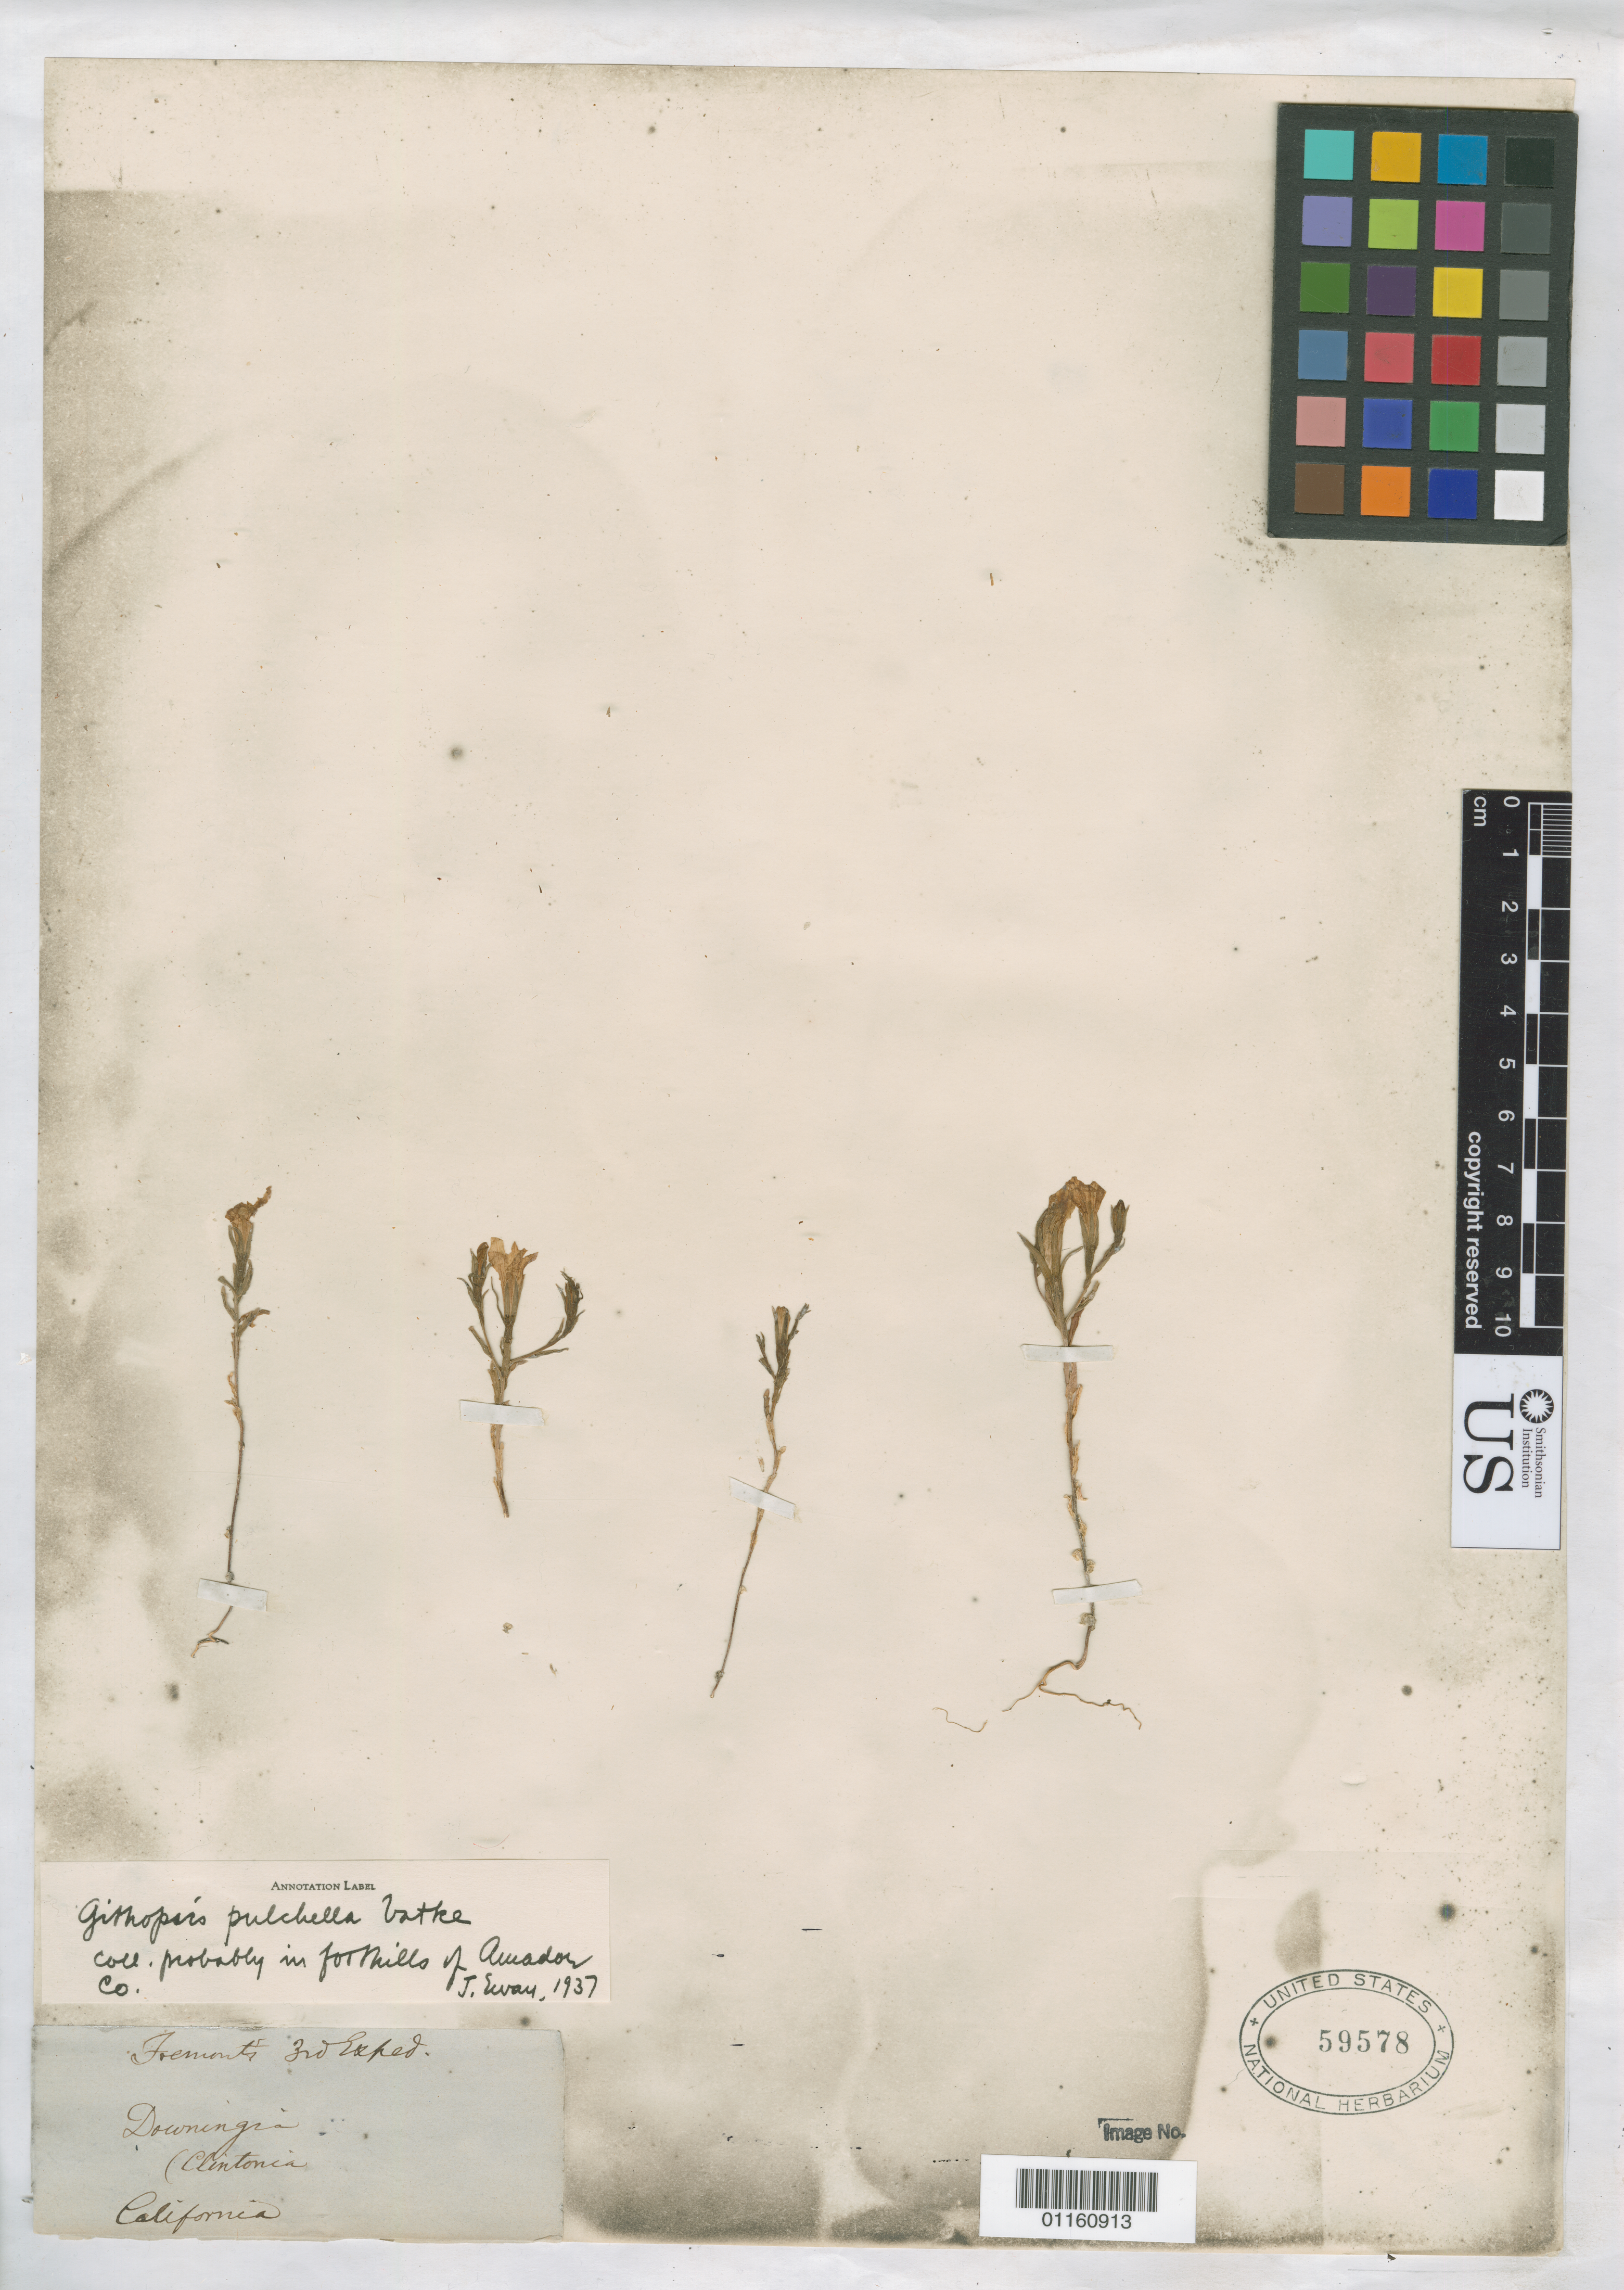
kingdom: Plantae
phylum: Tracheophyta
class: Magnoliopsida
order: Asterales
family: Campanulaceae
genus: Githopsis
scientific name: Githopsis pulchella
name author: Vatke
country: United States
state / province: California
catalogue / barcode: US 59578